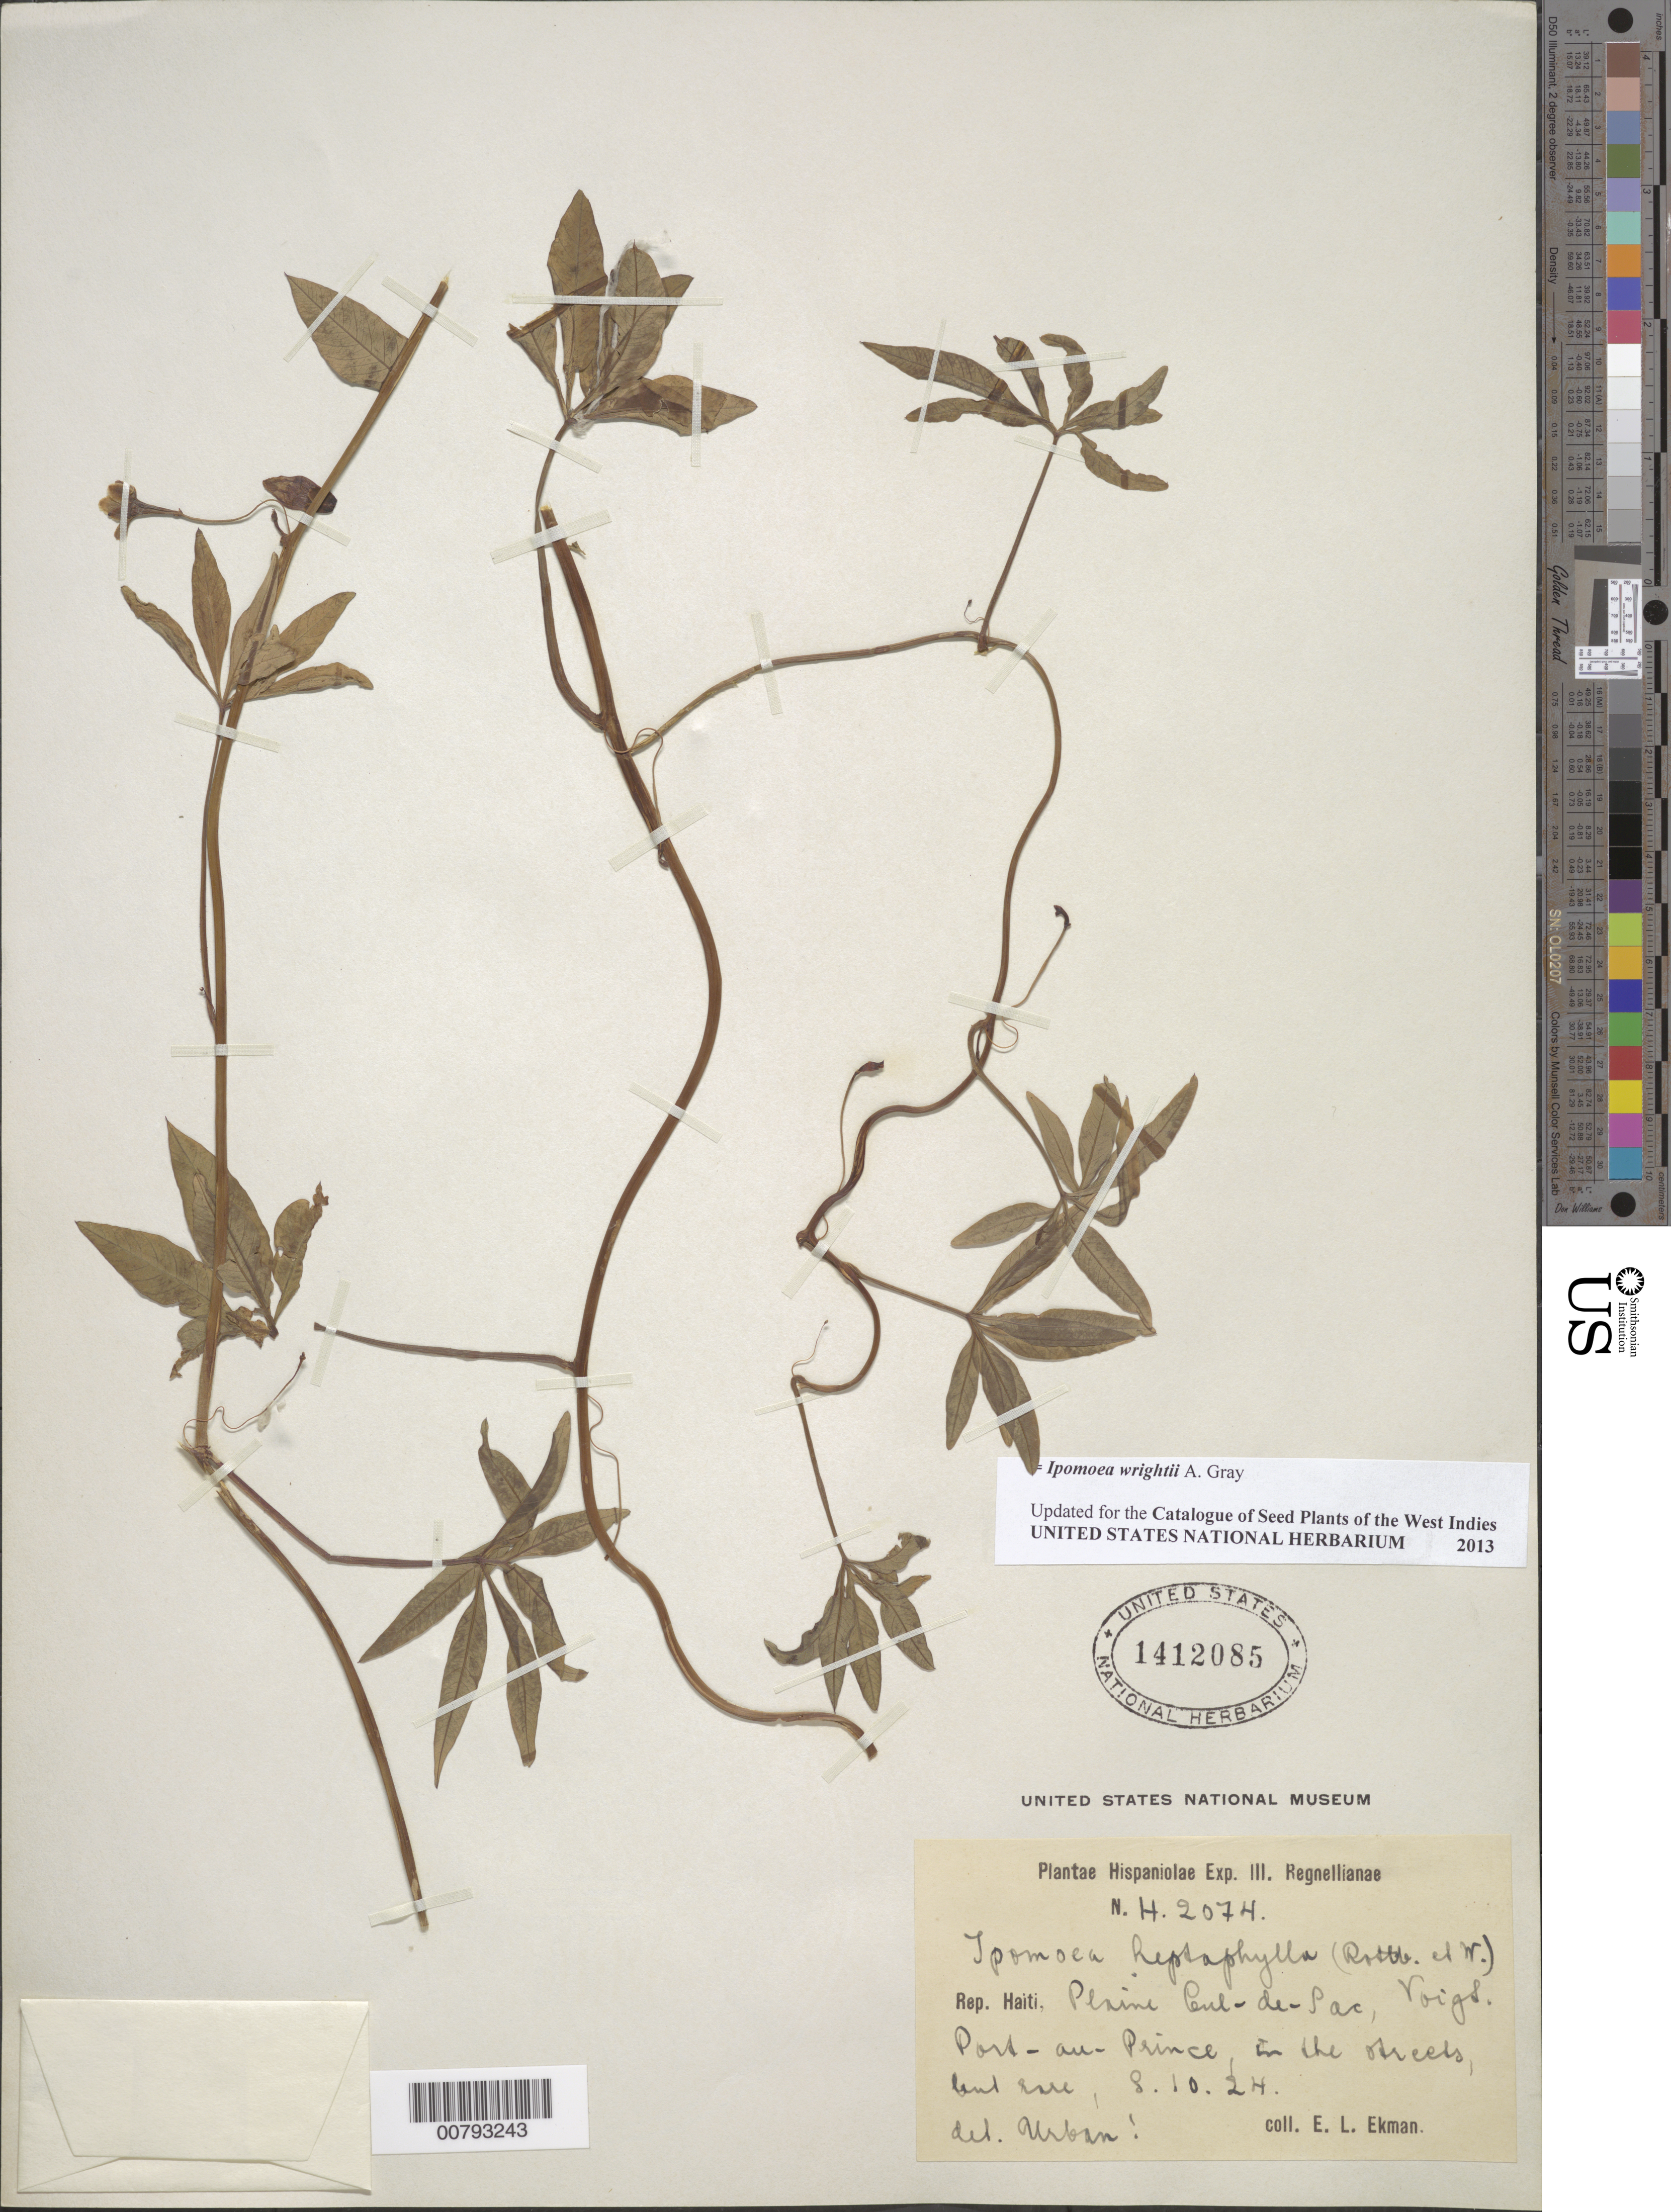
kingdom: Plantae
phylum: Tracheophyta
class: Magnoliopsida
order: Solanales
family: Convolvulaceae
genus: Ipomoea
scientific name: Ipomoea wrightii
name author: A. Gray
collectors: E. L. Ekman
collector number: H 2074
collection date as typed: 08 Oct 1924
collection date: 1924-10-08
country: Haiti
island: Hispaniola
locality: Plaine Cul-de-Sac, Port-au-Prince.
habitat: "in the thickets"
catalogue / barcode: US 1412085